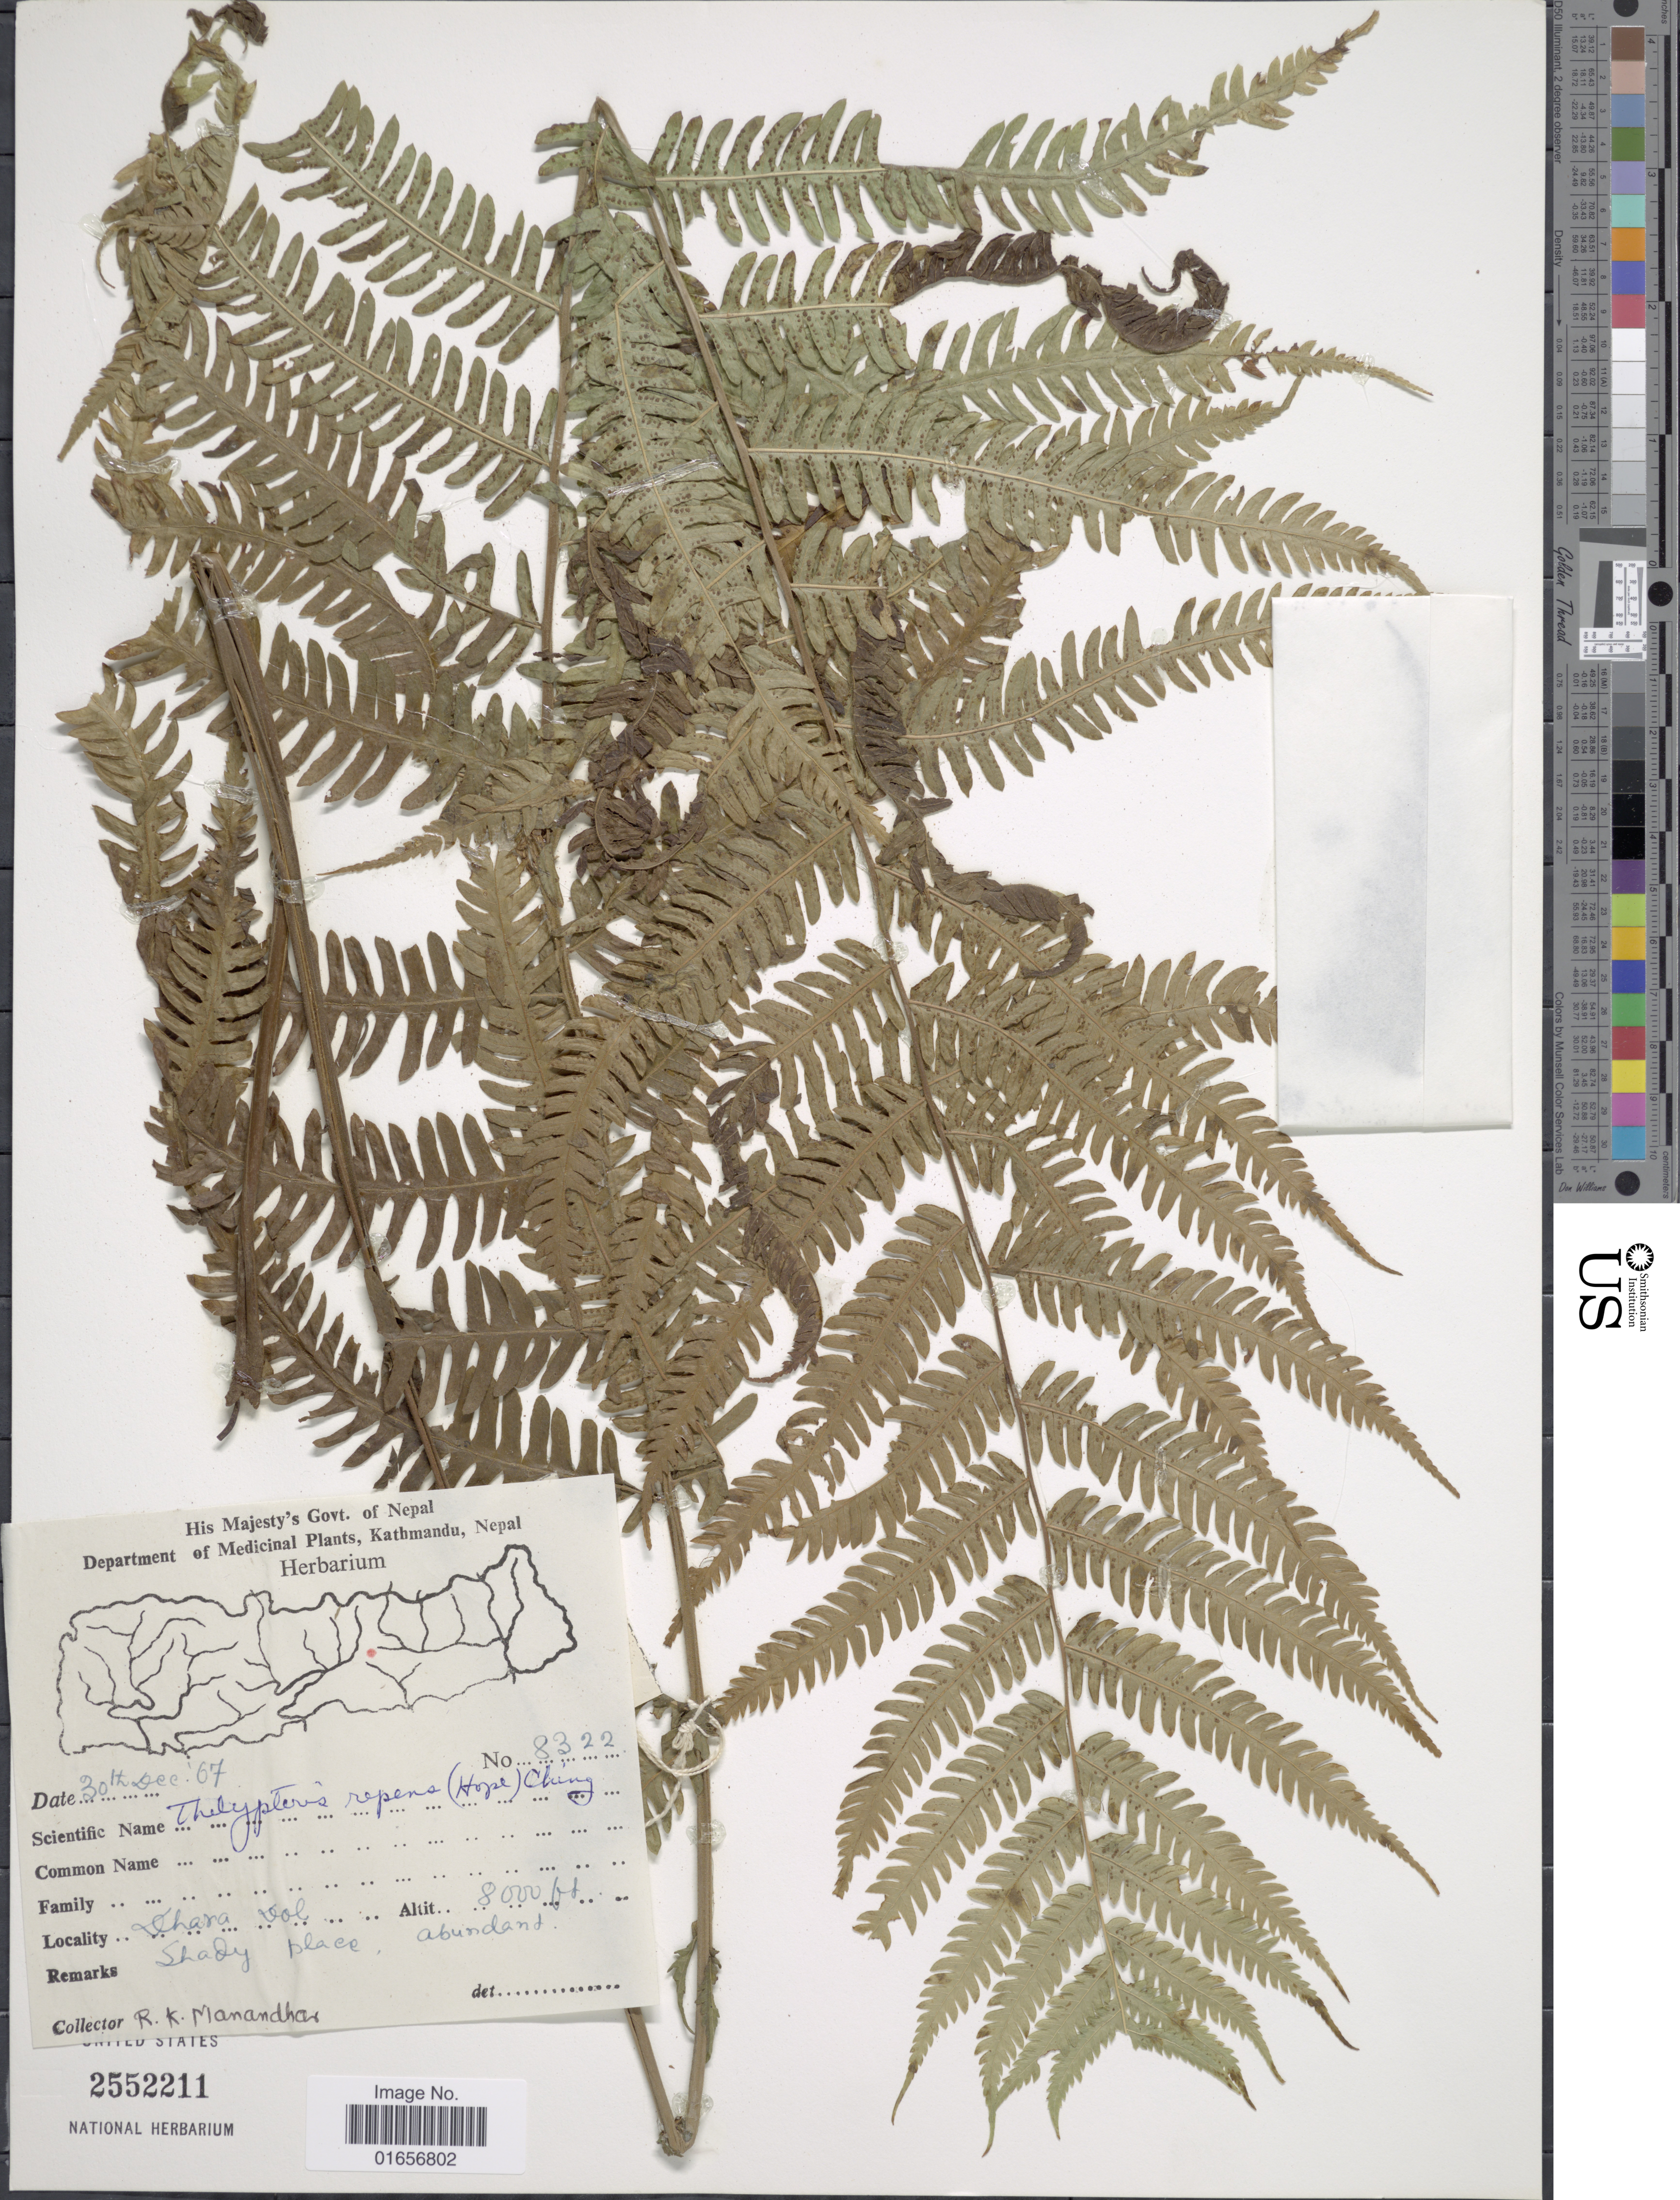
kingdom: Plantae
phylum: Tracheophyta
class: Polypodiopsida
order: Polypodiales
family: Thelypteridaceae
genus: Pseudocyclosorus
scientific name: Pseudocyclosorus repens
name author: (C. Hope) Ching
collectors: R. Manandhar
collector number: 8322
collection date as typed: Transcribed d/m/y: 30/12/67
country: Nepal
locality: Dhara Dol [interpreted]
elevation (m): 2438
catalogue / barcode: US 2552211